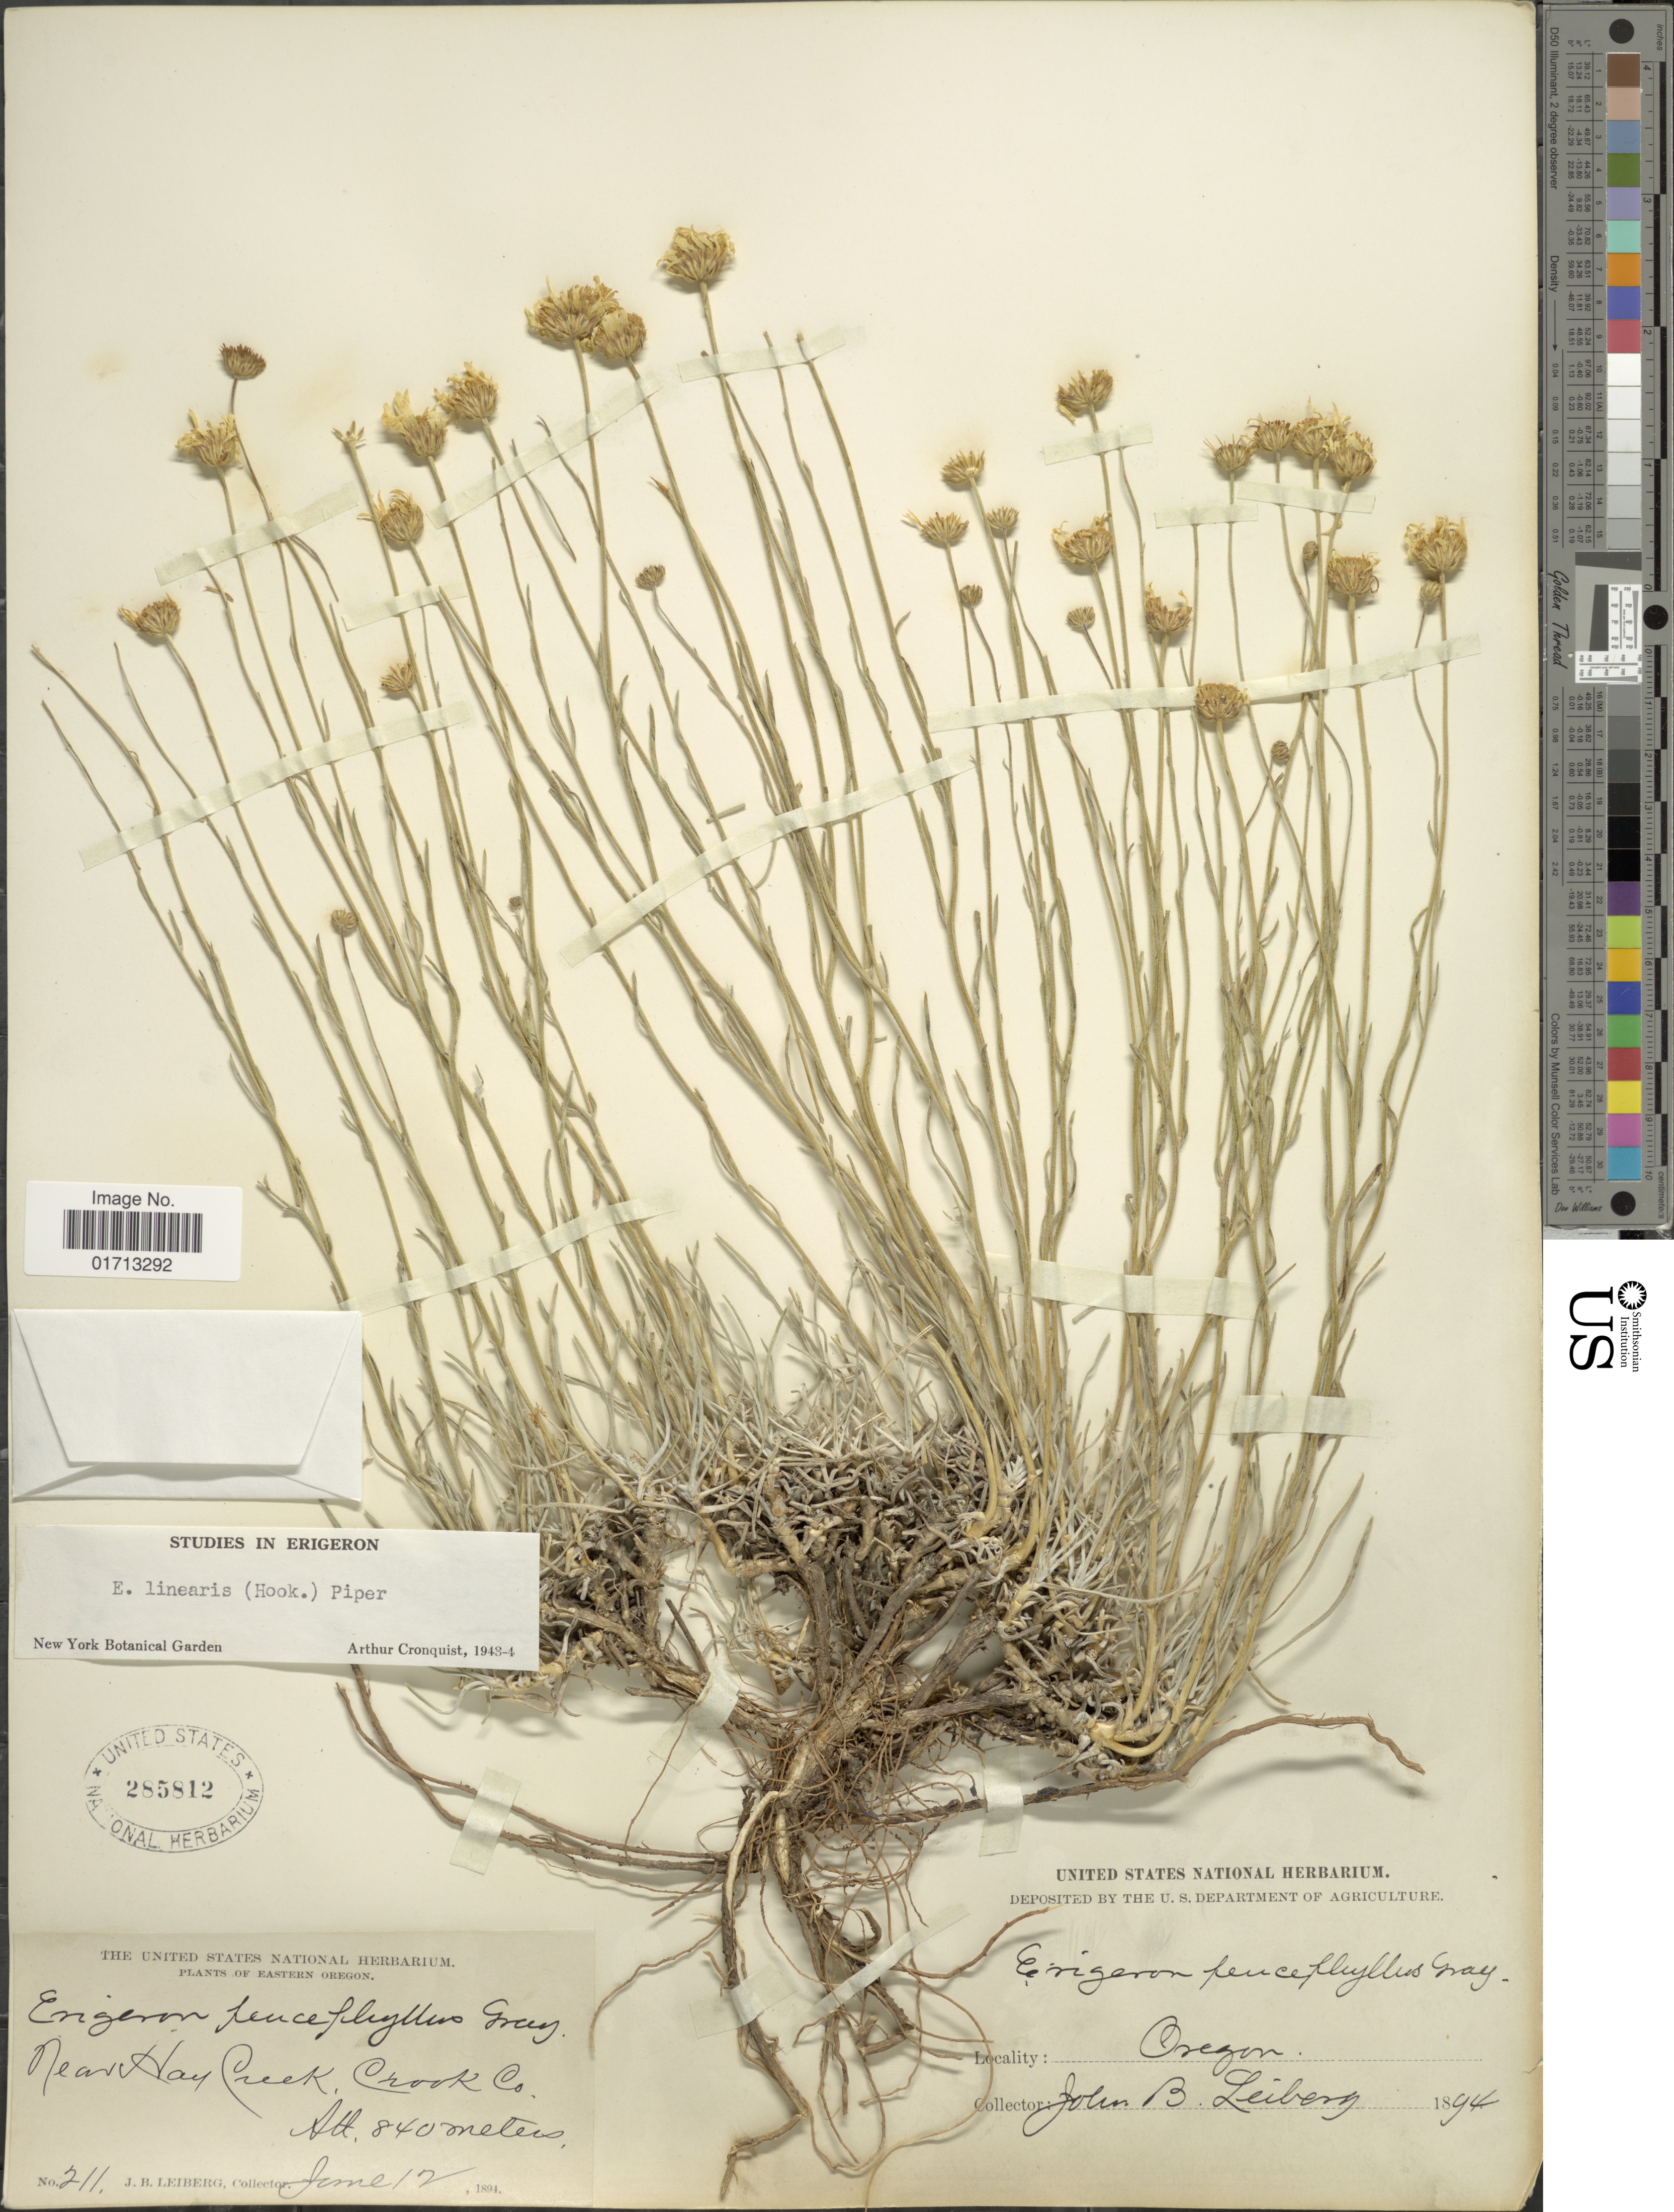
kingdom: Plantae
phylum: Tracheophyta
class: Magnoliopsida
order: Asterales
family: Asteraceae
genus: Erigeron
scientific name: Erigeron linearis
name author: (Hook.) Piper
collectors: J. Leiberg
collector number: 211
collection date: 1894-06-12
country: United States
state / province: Oregon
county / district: Crook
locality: Eastern Oregon. Near Hay Creek, Crook Co.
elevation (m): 840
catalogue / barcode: US 285812